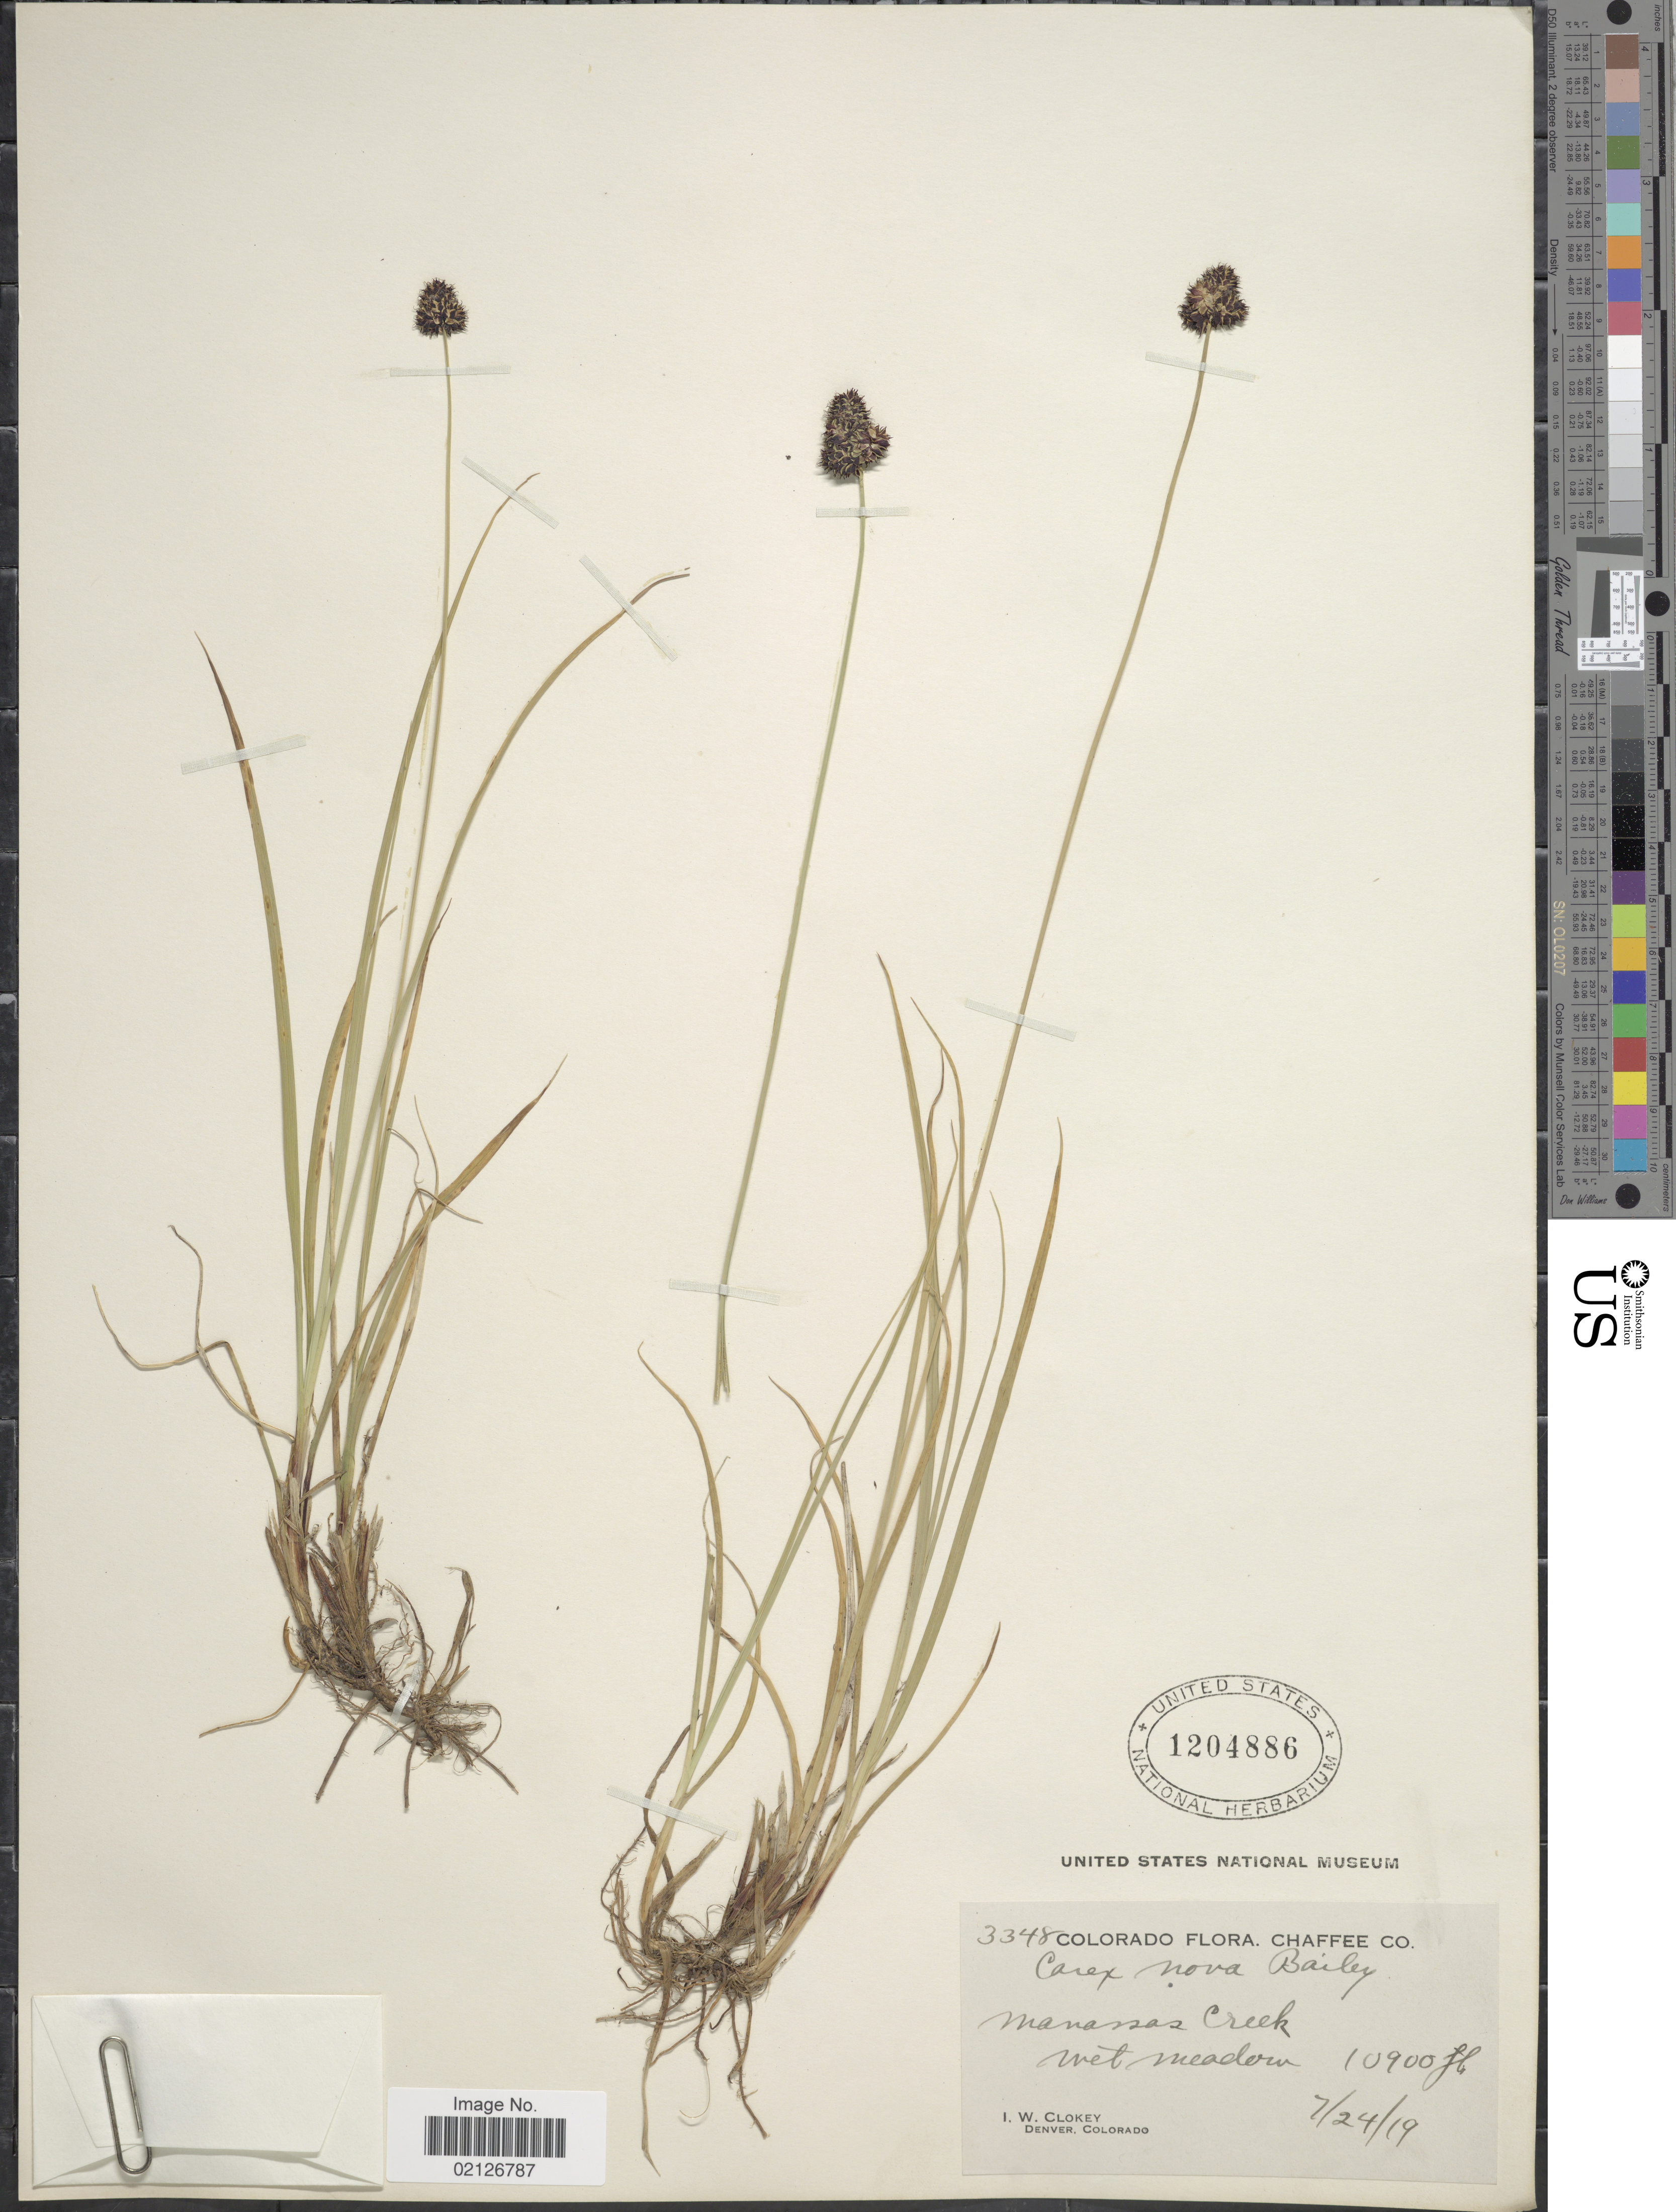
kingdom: Plantae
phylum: Tracheophyta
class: Liliopsida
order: Poales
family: Cyperaceae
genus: Carex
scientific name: Carex nova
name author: L.H. Bailey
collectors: I. W. Clokey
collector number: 3348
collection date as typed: Transcribed d/m/y: 24/7/19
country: United States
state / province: Colorado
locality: Chaffee Co., Manassas Creek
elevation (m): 3322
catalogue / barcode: US 1204886